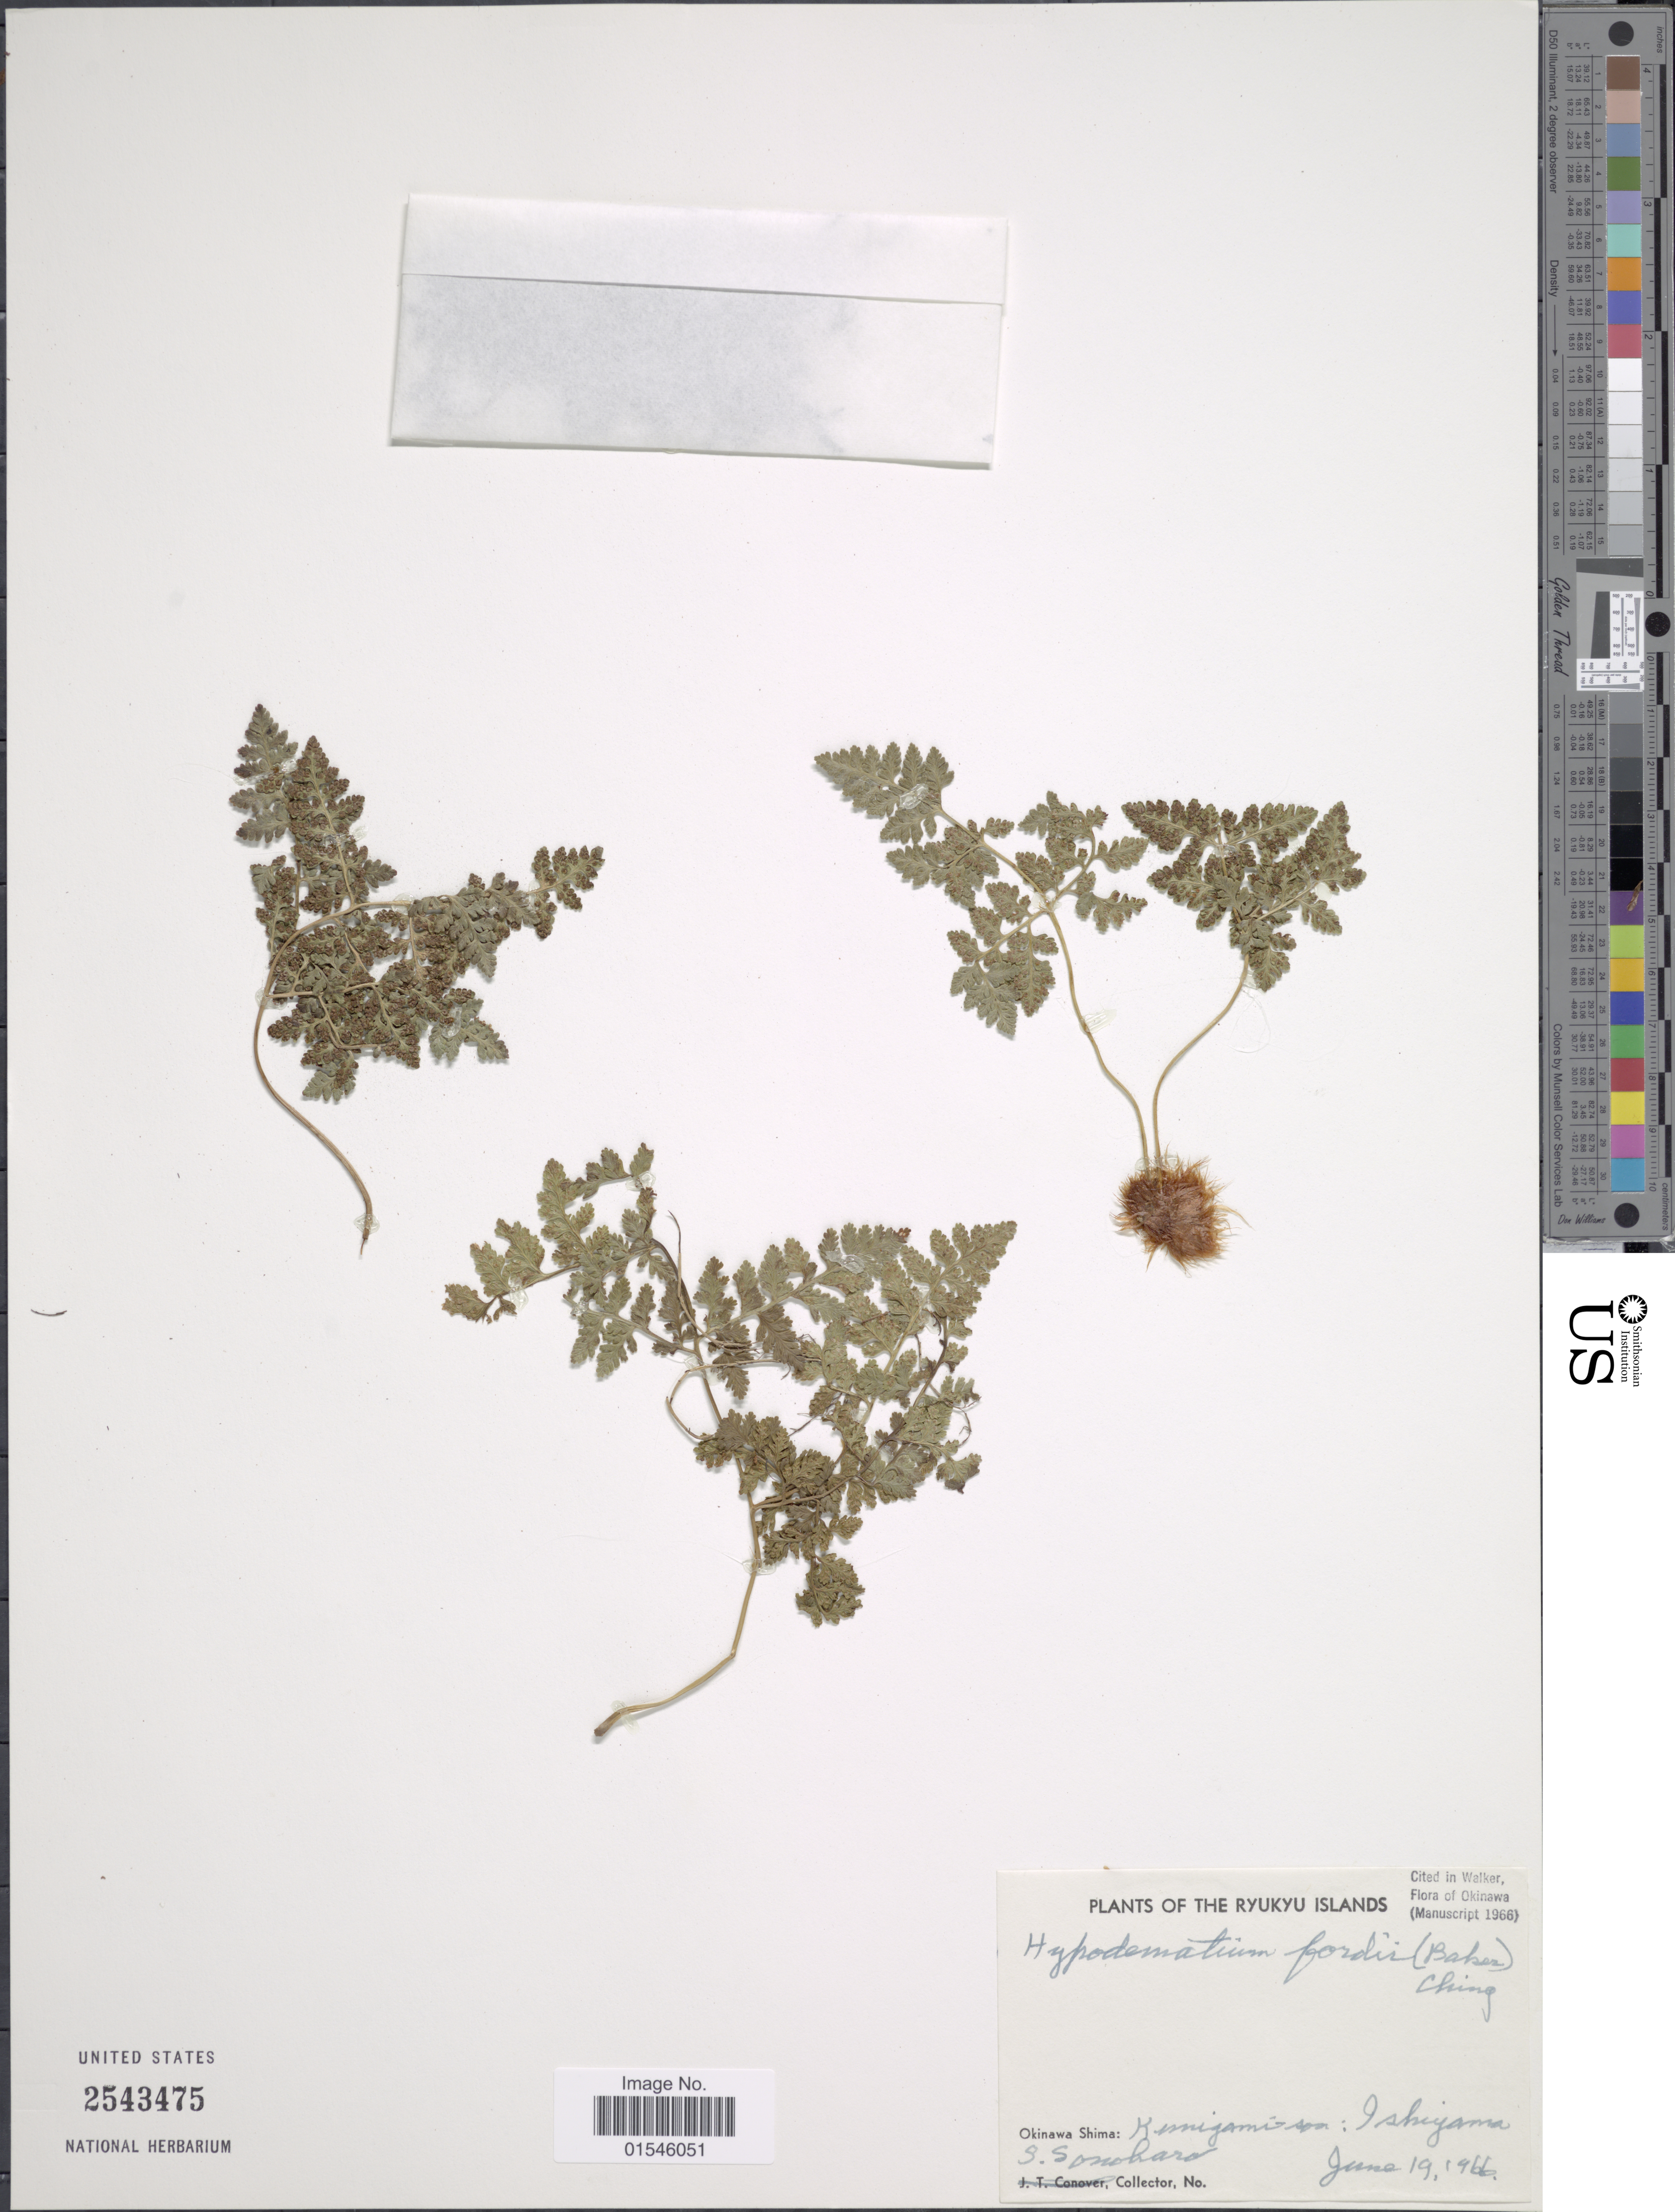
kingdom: Plantae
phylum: Tracheophyta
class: Polypodiopsida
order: Polypodiales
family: Hypodematiaceae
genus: Hypodematium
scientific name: Hypodematium fordii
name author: (Baker) Ching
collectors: S. Sonohara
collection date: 1966-06-19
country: Japan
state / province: Okinawa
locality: The Ryukyu Islands, Okinawa Shima: Ishiyama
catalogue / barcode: US 2543475